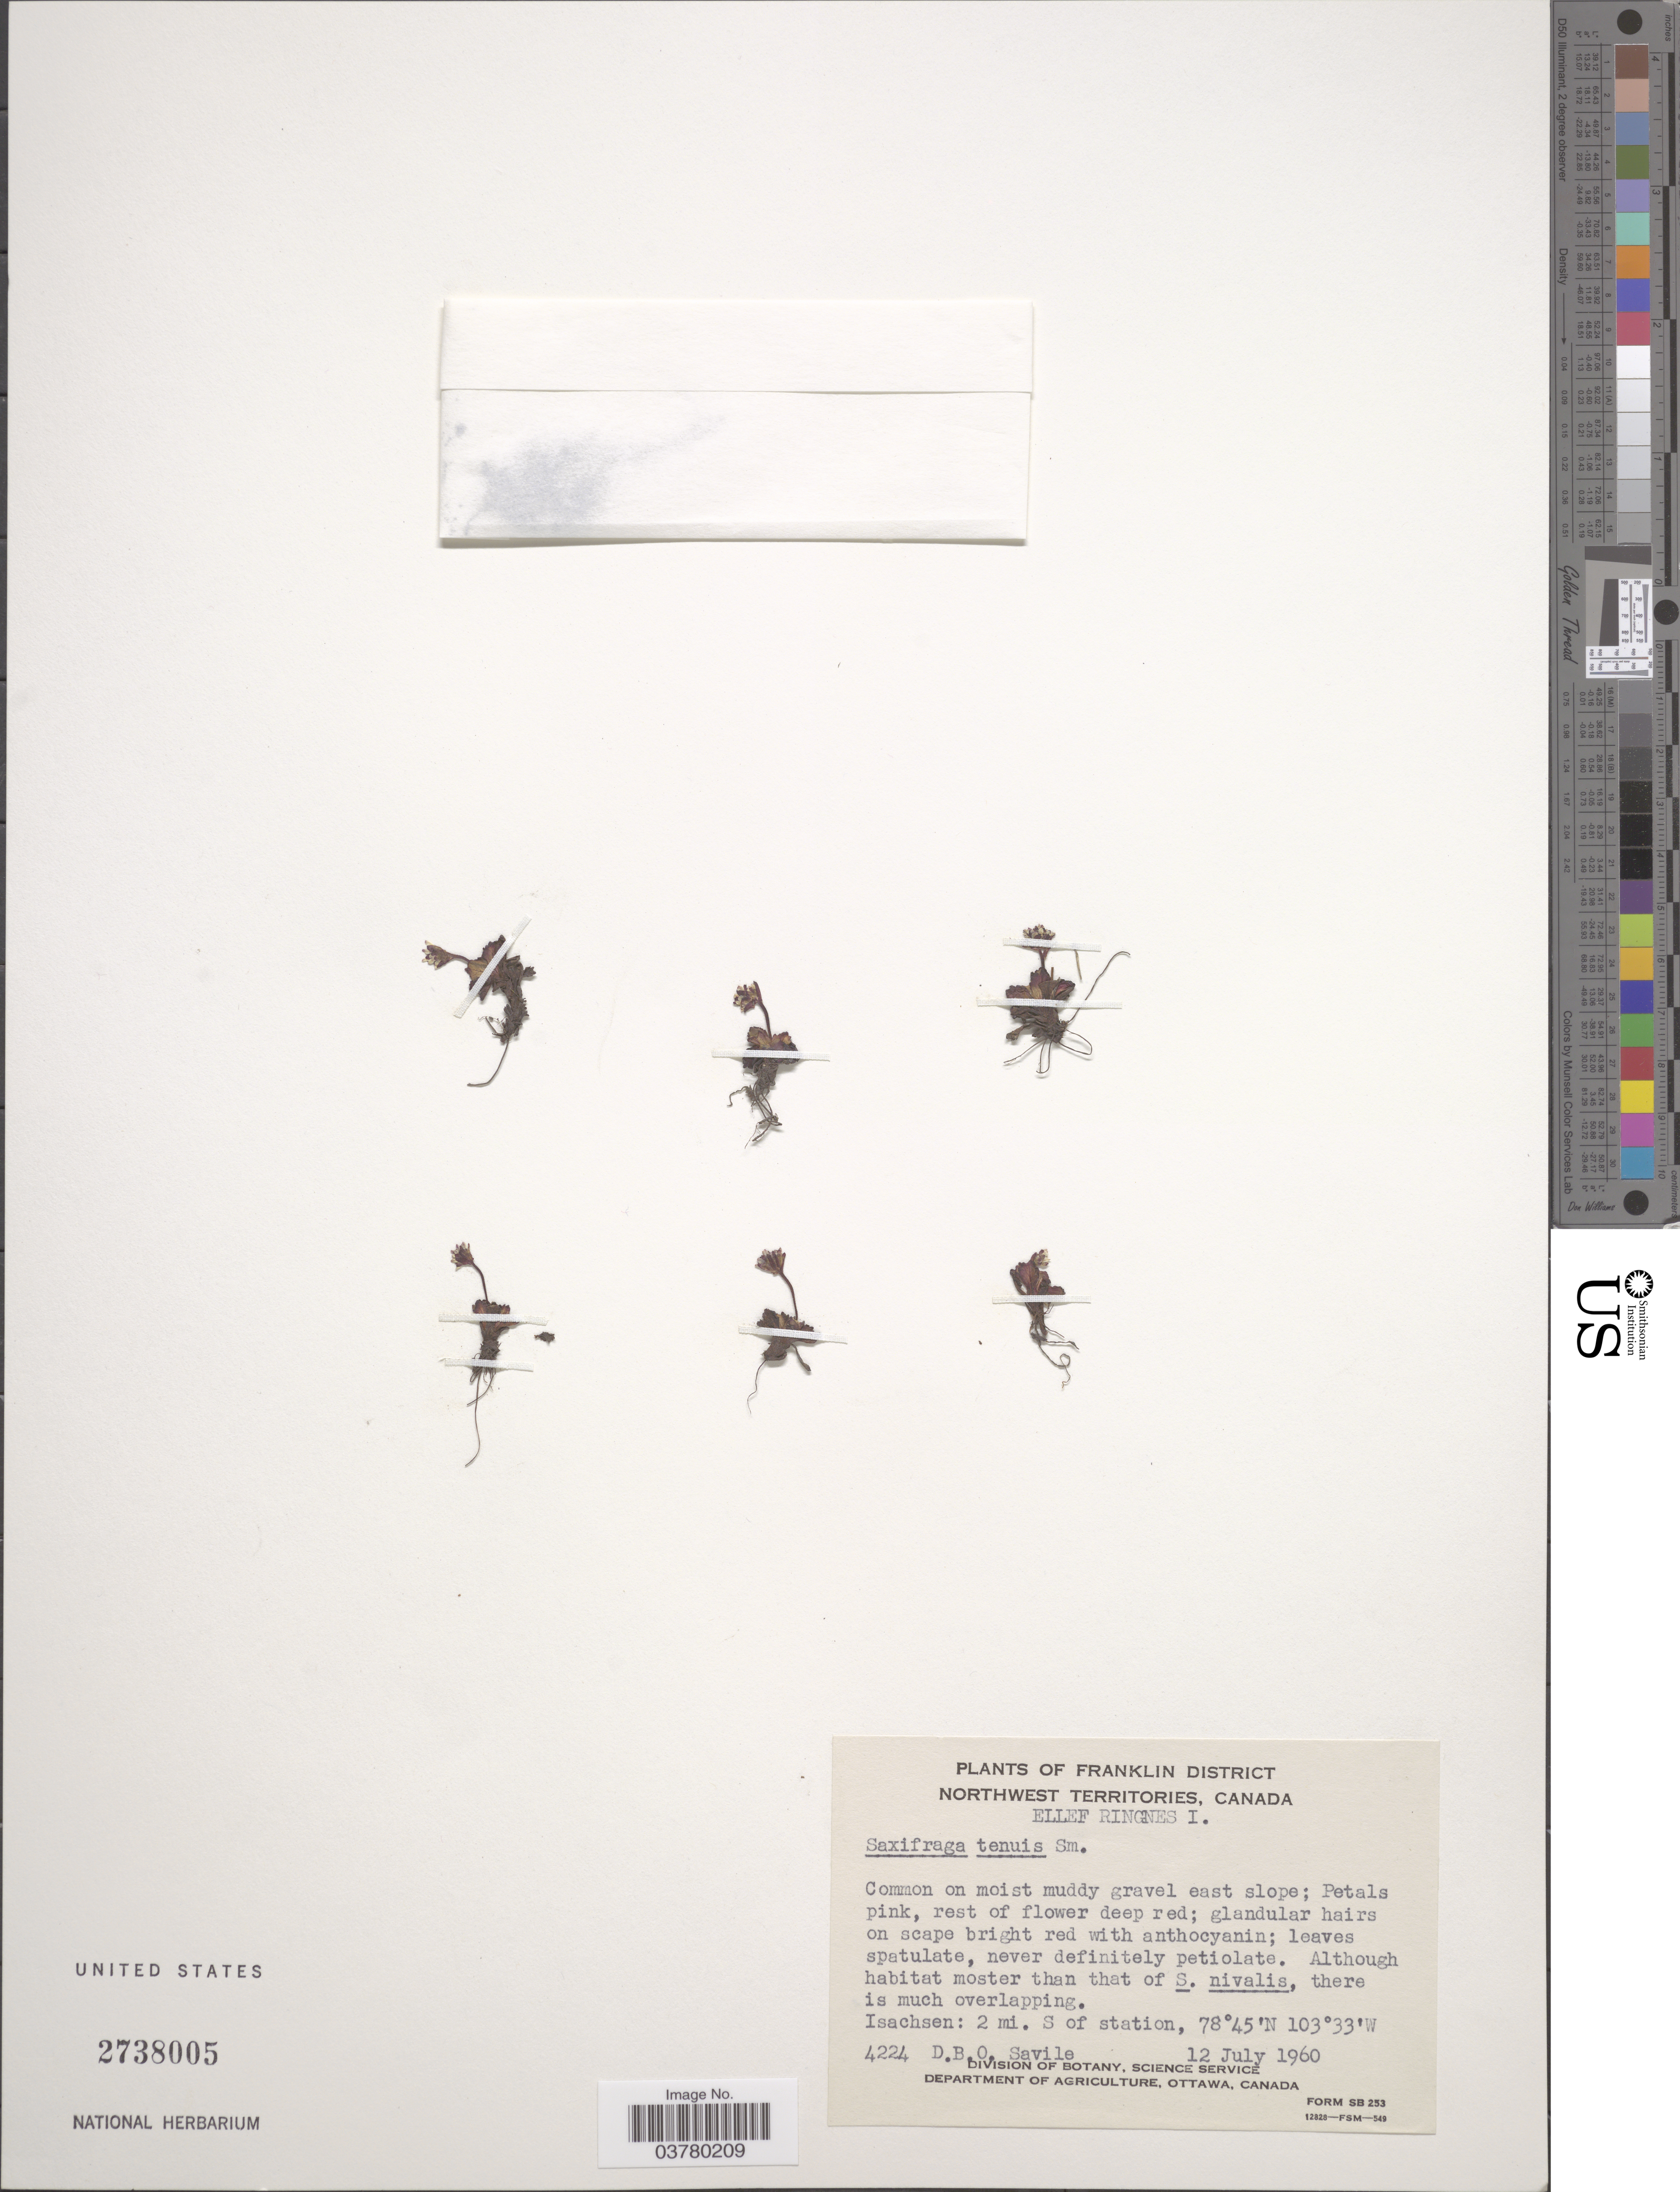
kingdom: Plantae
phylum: Tracheophyta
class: Magnoliopsida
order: Saxifragales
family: Saxifragaceae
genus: Micranthes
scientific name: Micranthes tenuis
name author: (Wahlenb.) Small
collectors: D. Savile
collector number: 4224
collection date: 1960-07-12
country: Canada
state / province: Northwest Territories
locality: Franklin District. Isachsen: 2 mi. S of station.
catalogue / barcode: US 2738005